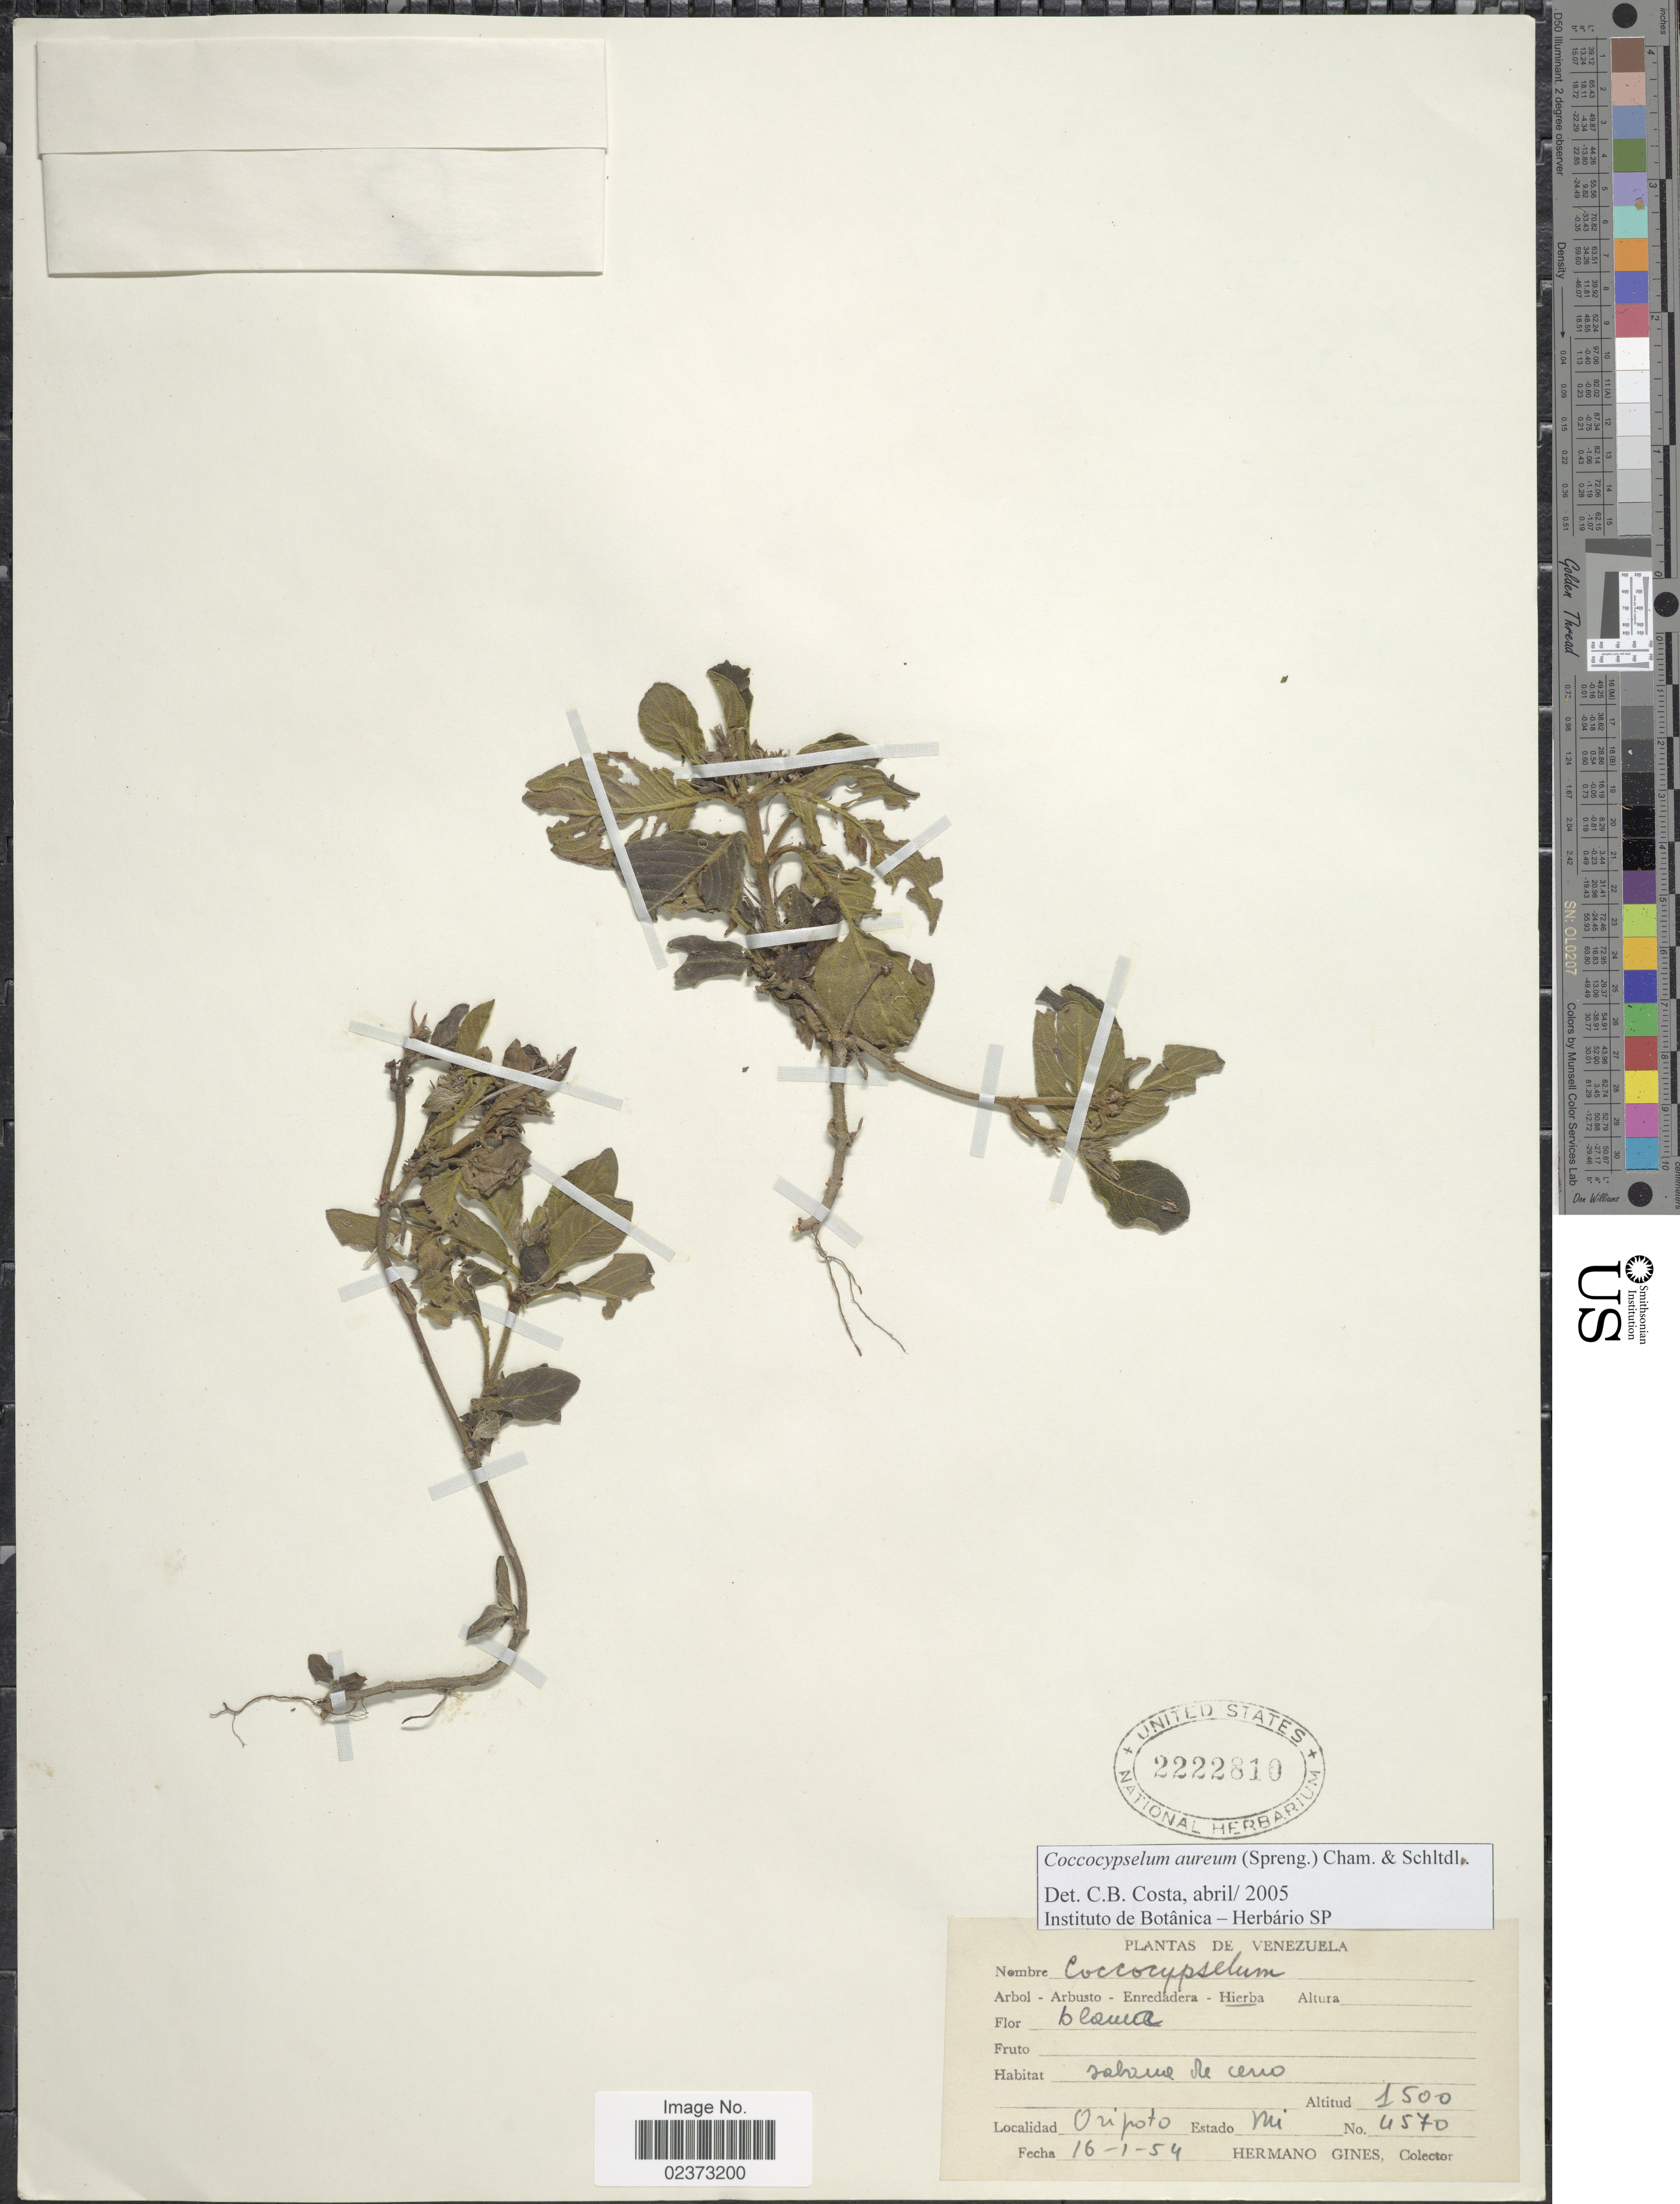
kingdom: Plantae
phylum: Tracheophyta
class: Magnoliopsida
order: Gentianales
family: Rubiaceae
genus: Coccocypselum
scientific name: Coccocypselum aureum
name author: (Spreng.) Cham. & Schltdl.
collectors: Bro. Gines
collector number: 4570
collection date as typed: Transcribed d/m/y: 16/1/54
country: Venezuela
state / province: Miranda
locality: Oripoto,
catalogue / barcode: US 2222810